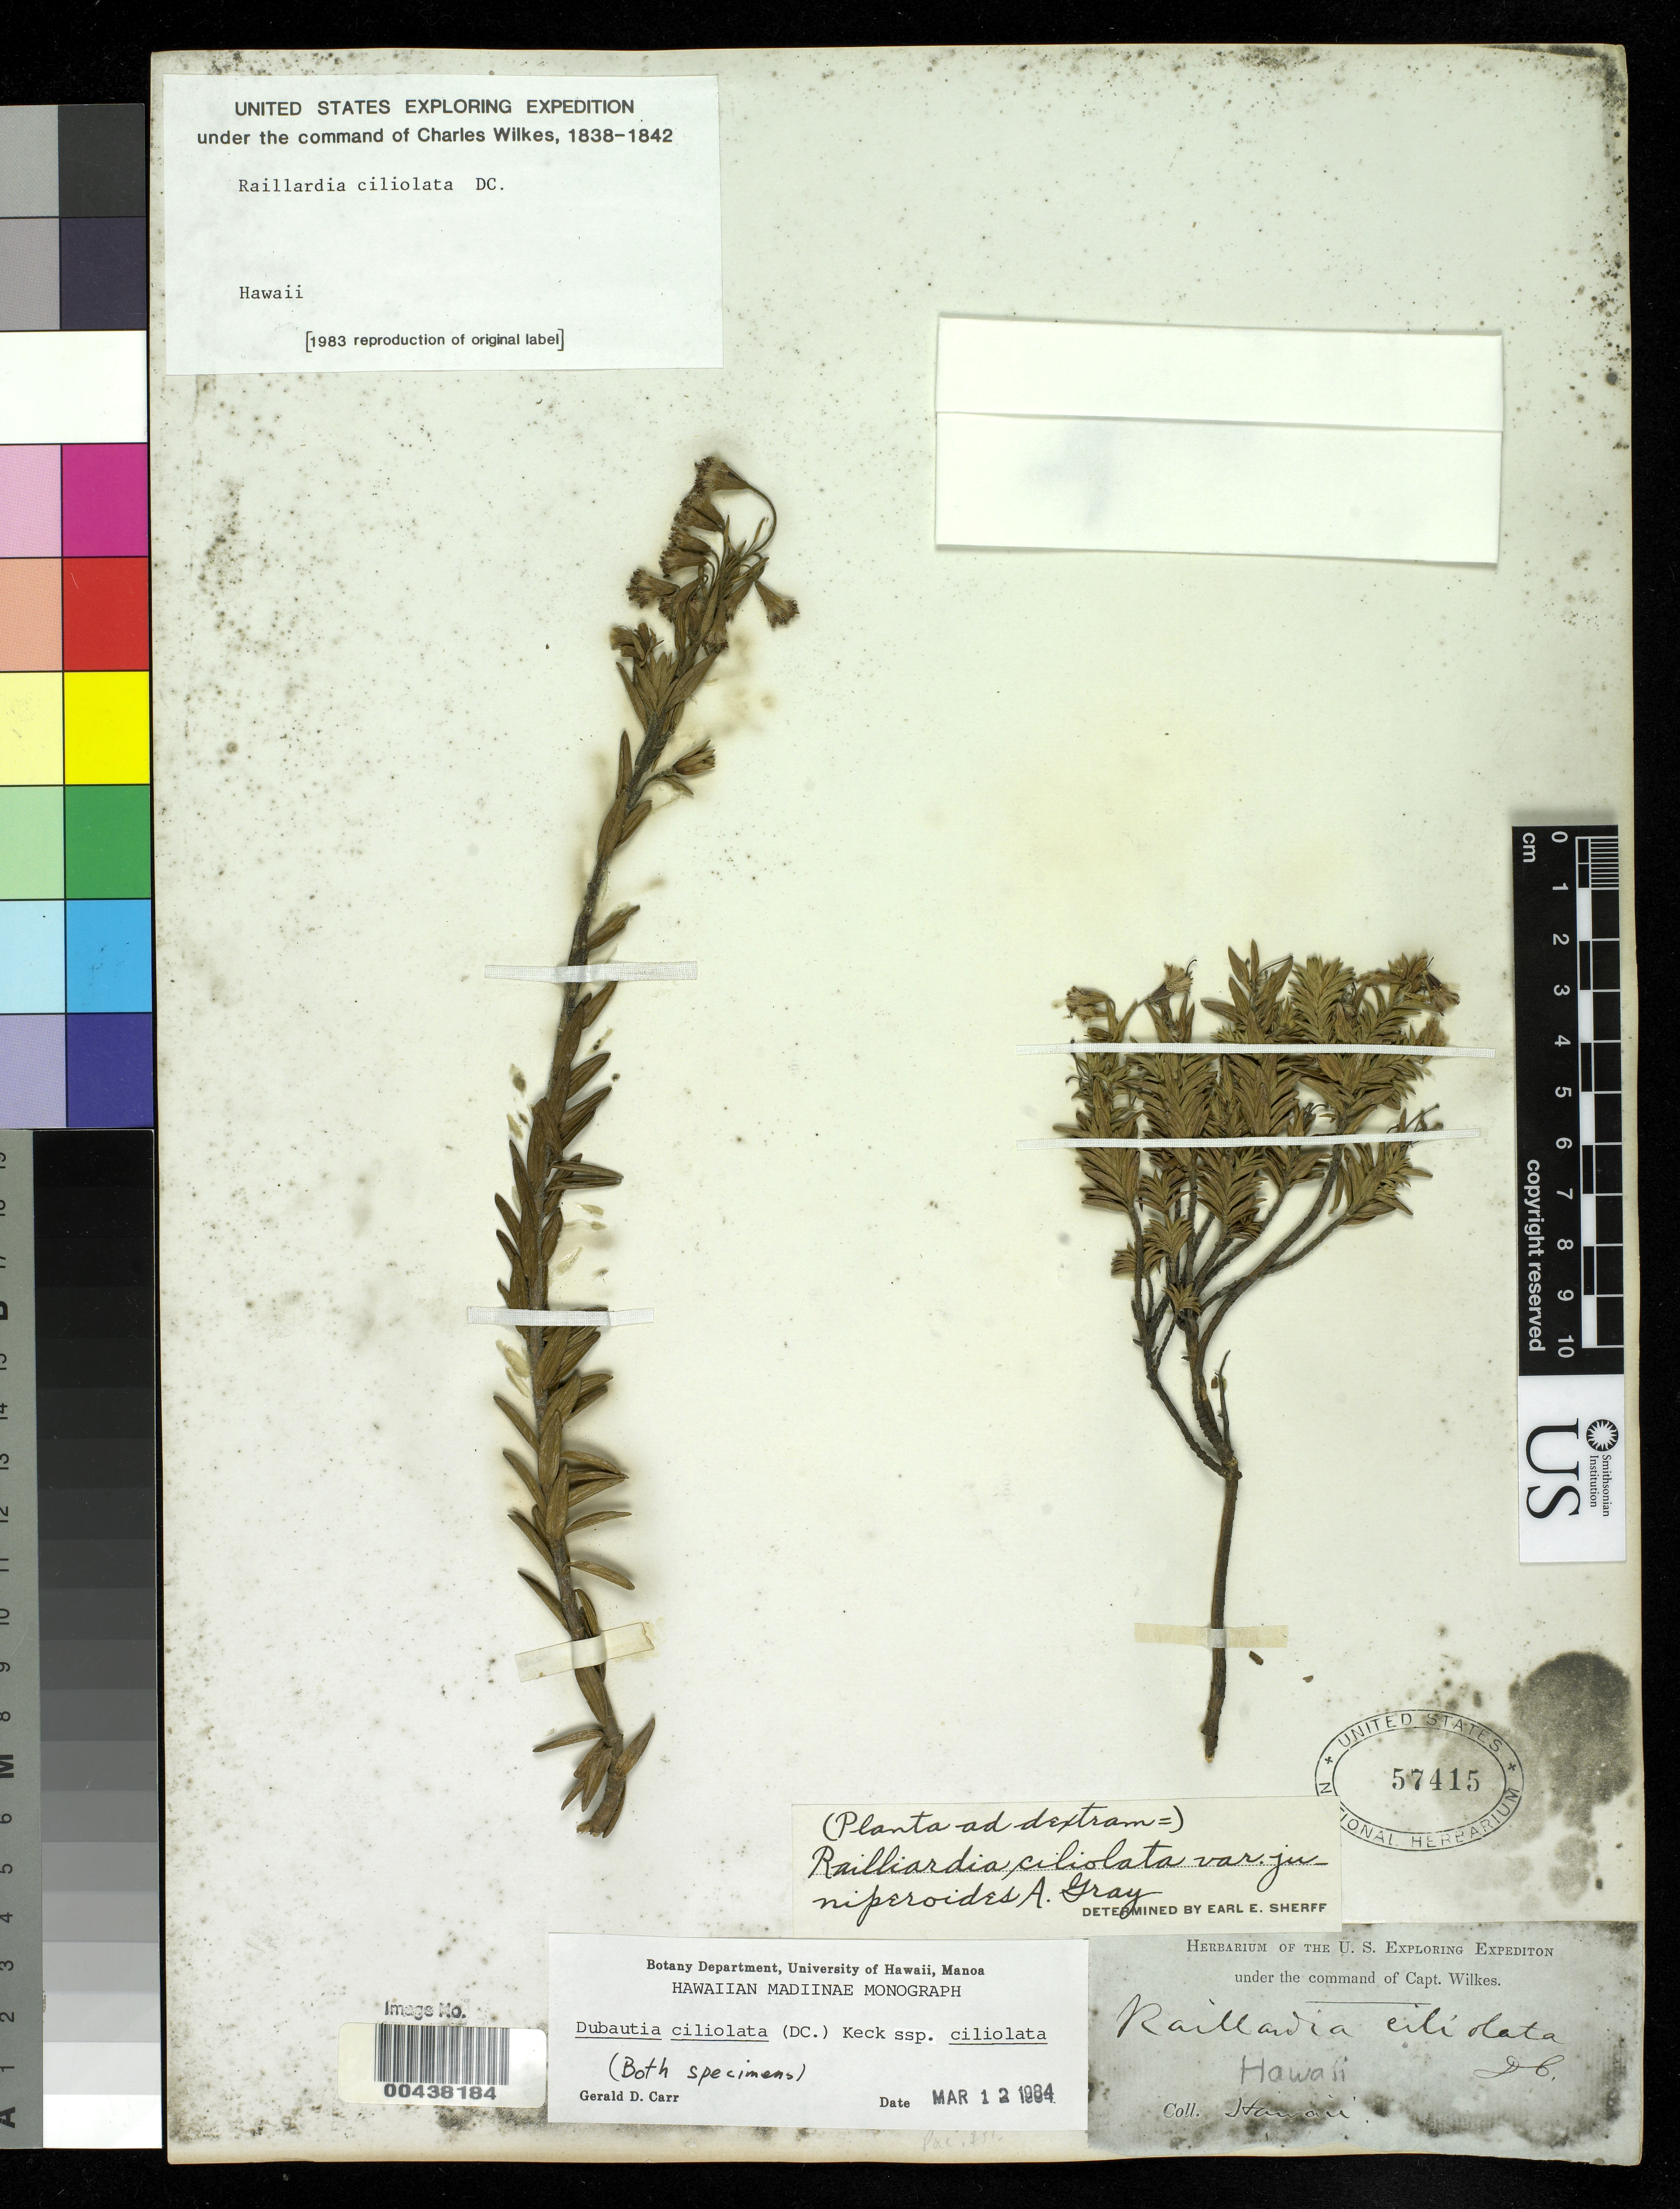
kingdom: Plantae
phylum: Tracheophyta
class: Magnoliopsida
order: Asterales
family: Asteraceae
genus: Dubautia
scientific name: Dubautia ciliolata subsp. ciliolata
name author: (DC.) D.D. Keck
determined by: Carr, G. D.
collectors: Wilkes Explor. Exped.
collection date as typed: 1838 to -- --- 1842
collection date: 1838/1842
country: United States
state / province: Hawaii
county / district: Hawaii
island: Hawaii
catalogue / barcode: US 57415